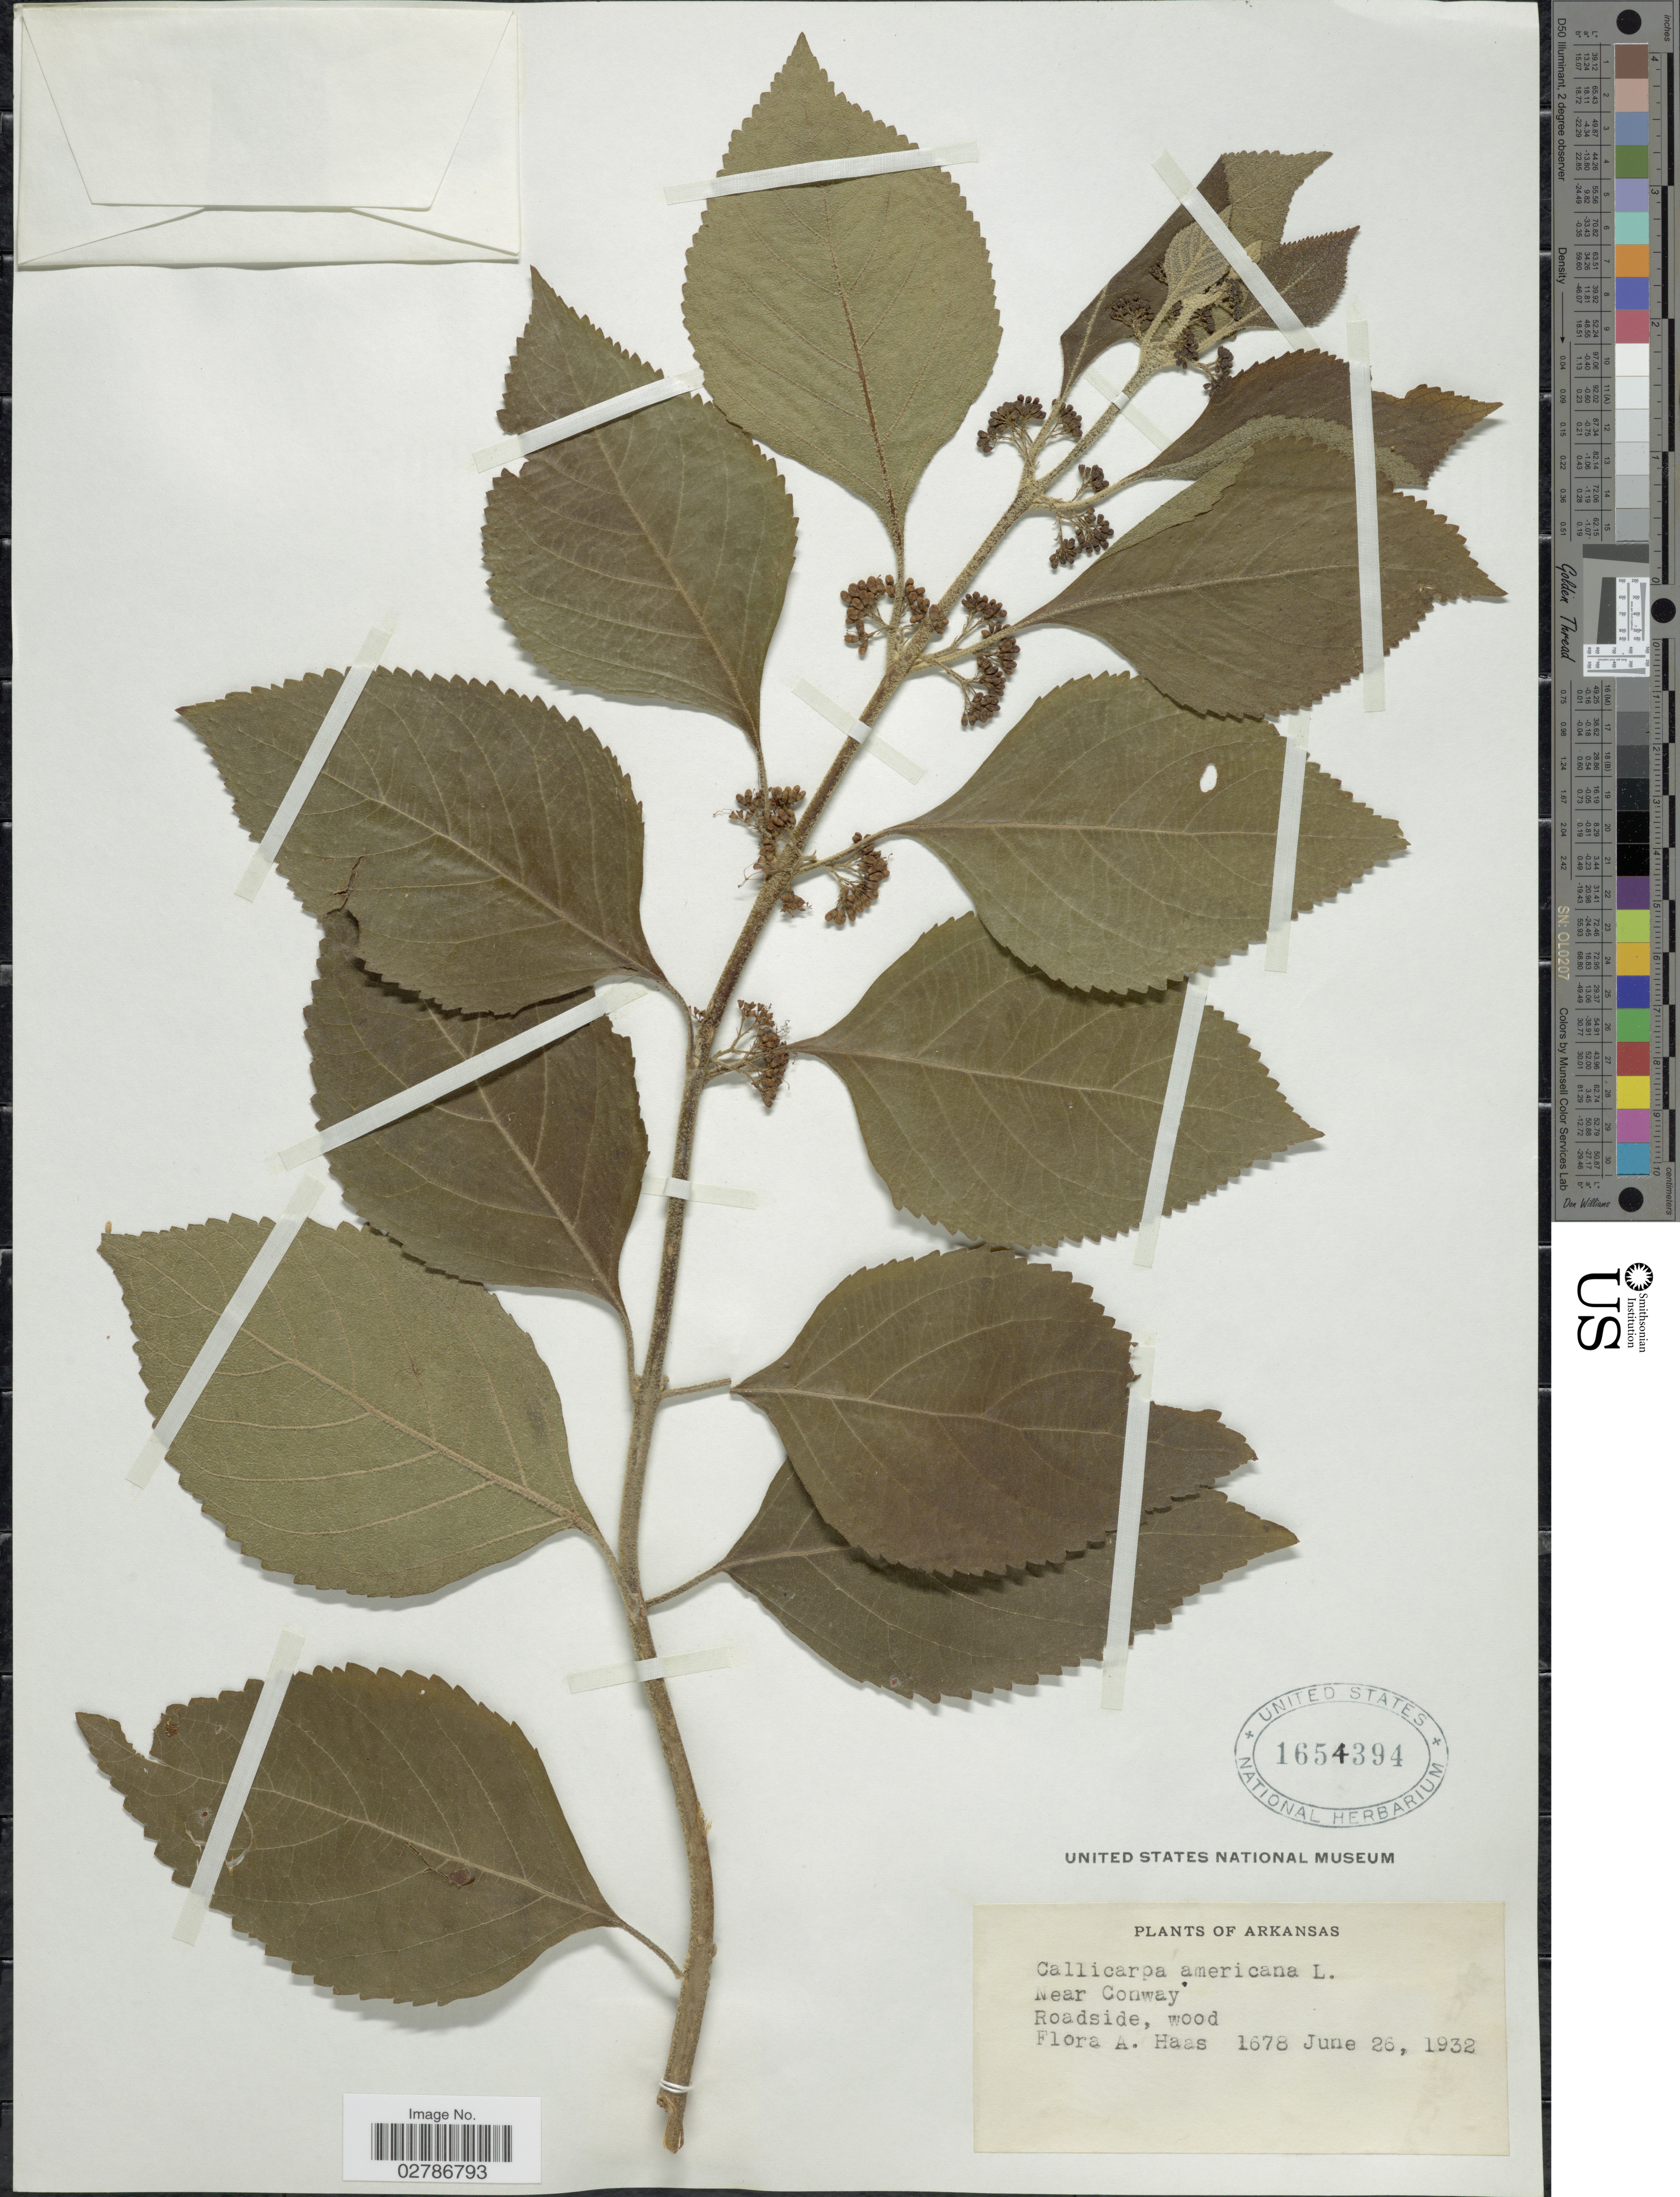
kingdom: Plantae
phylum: Tracheophyta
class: Magnoliopsida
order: Lamiales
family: Lamiaceae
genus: Callicarpa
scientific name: Callicarpa americana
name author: L.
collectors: F. A. Haas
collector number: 1678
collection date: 1932-06-26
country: United States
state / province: Arkansas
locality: Near Conway Roadside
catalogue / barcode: US 1654394